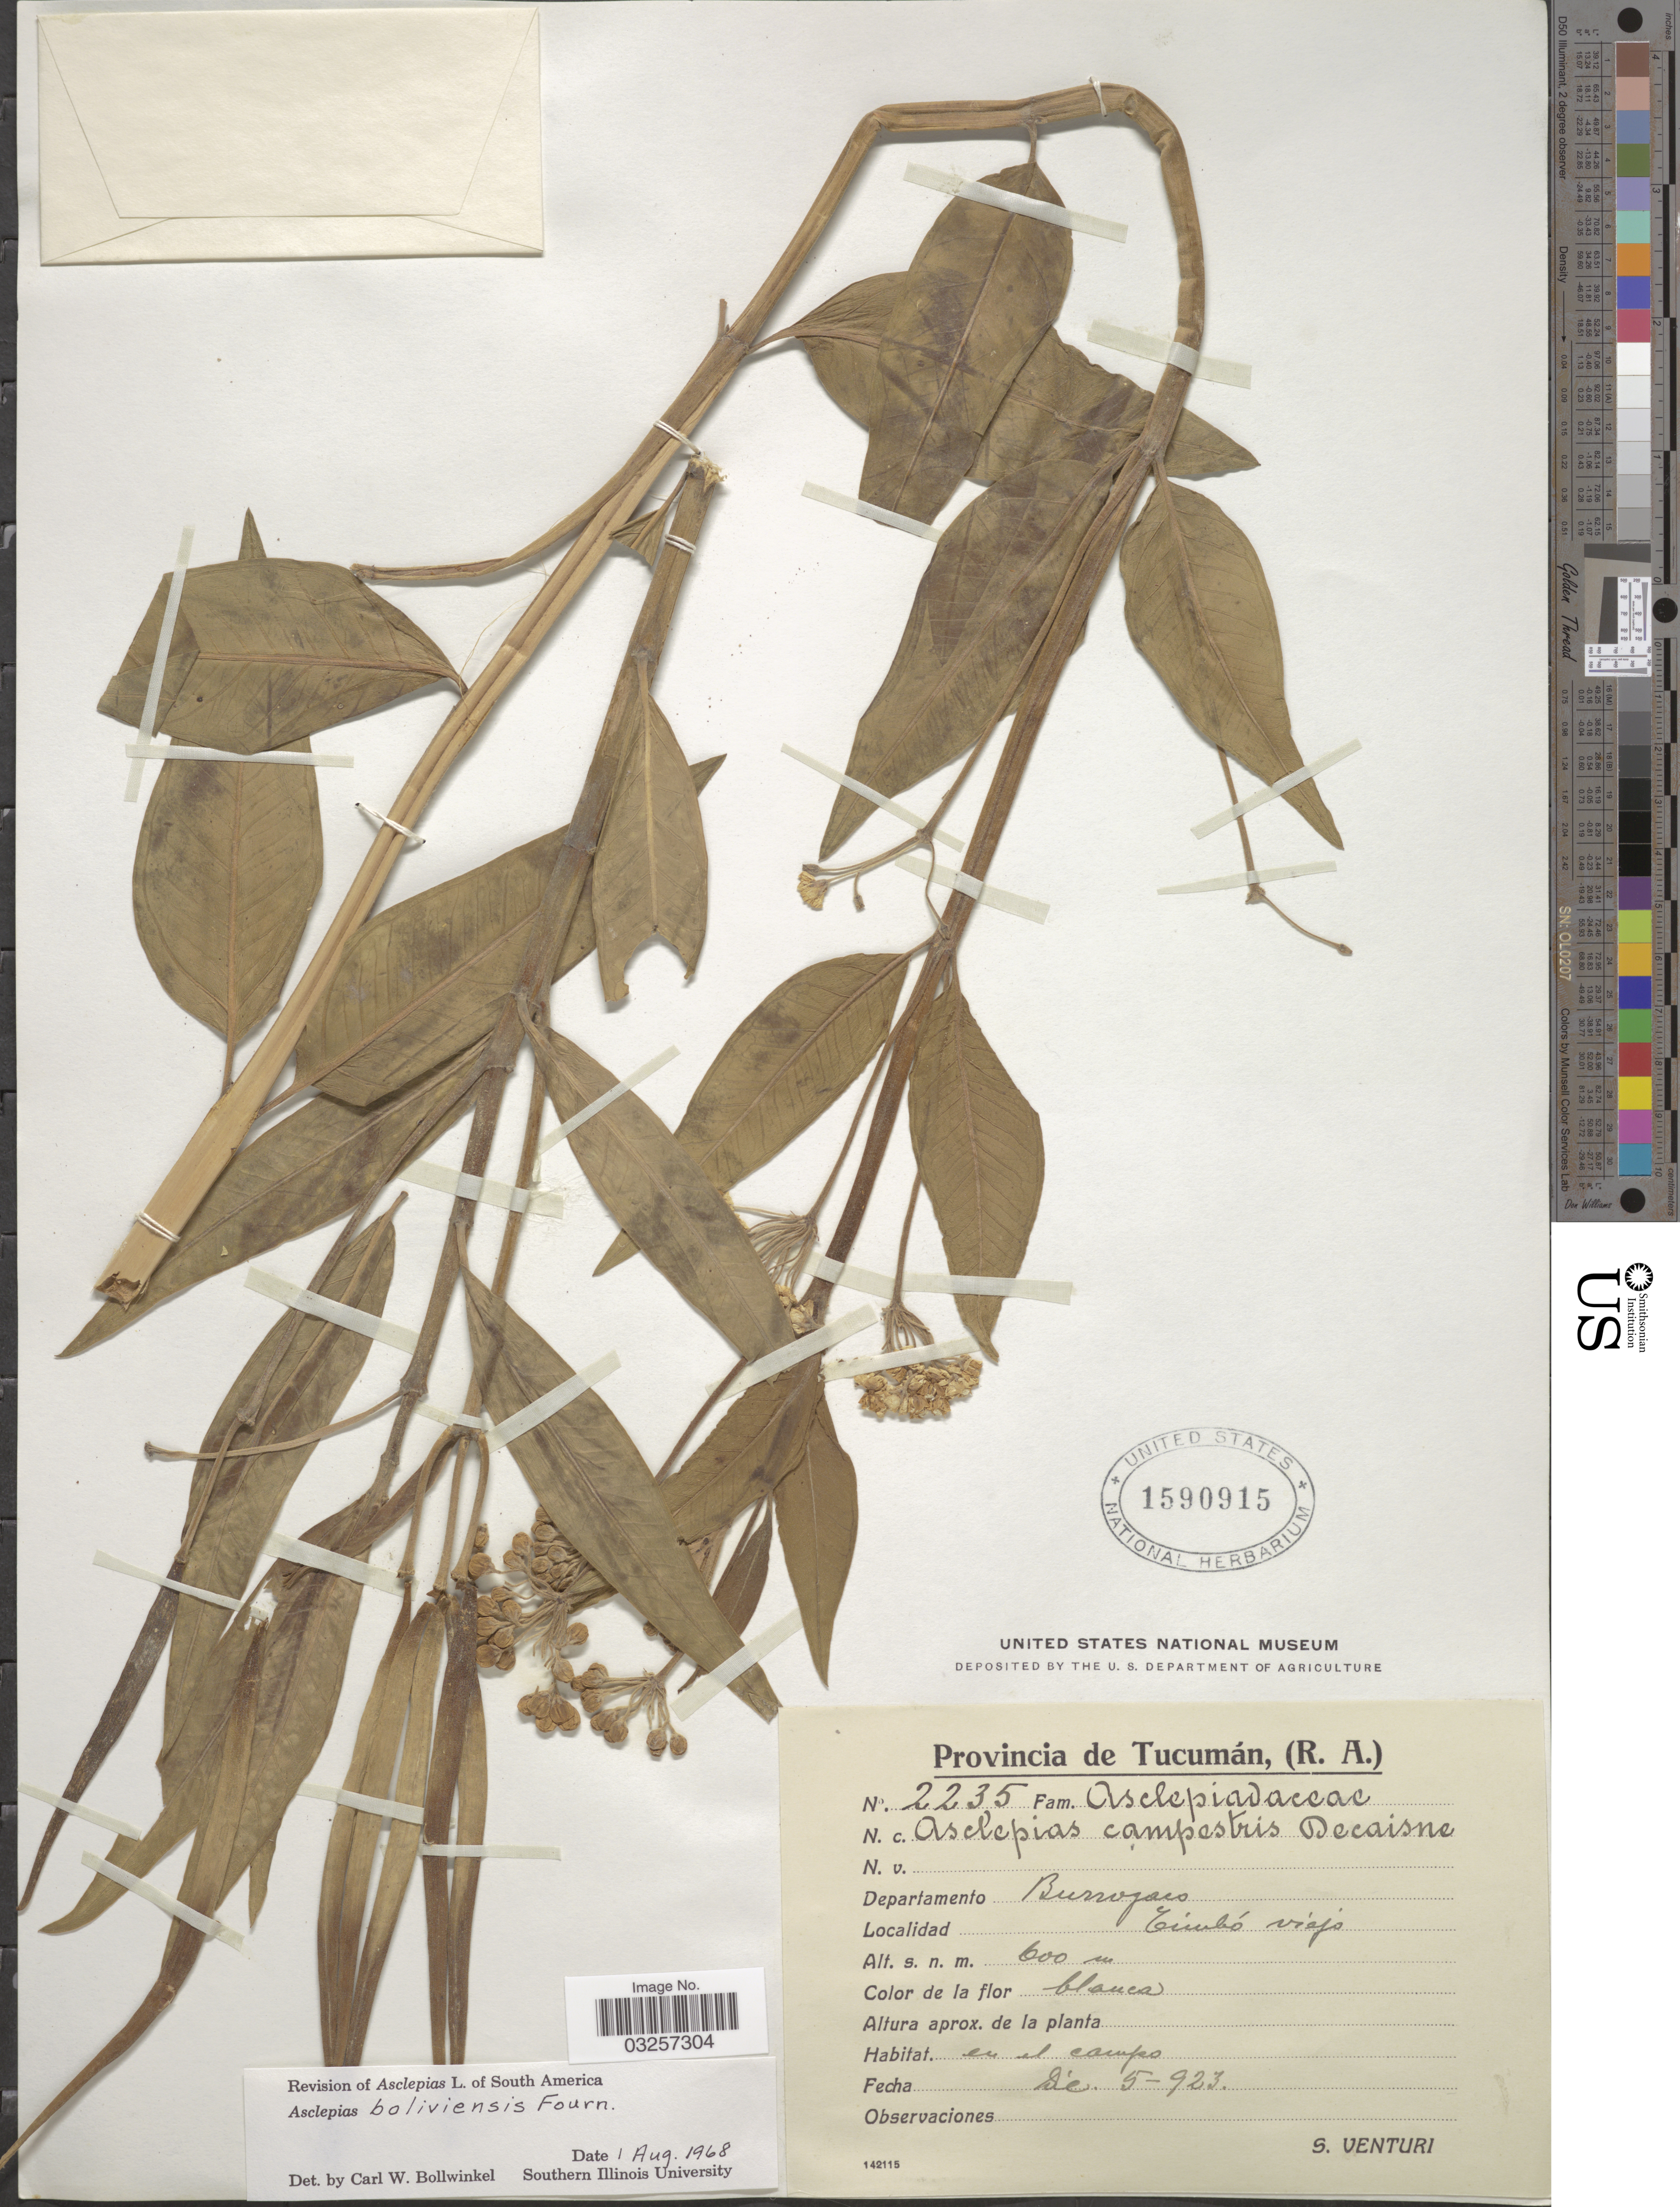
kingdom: Plantae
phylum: Tracheophyta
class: Magnoliopsida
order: Gentianales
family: Apocynaceae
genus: Asclepias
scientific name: Asclepias boliviensis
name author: E. Fourn.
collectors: S. Venturi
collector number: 2235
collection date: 1923-12-05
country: Argentina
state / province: Tucuman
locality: Provincia de Tucumán. Departamento Burroyaco. Timbó viejo.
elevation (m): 600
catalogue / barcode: US 1590915